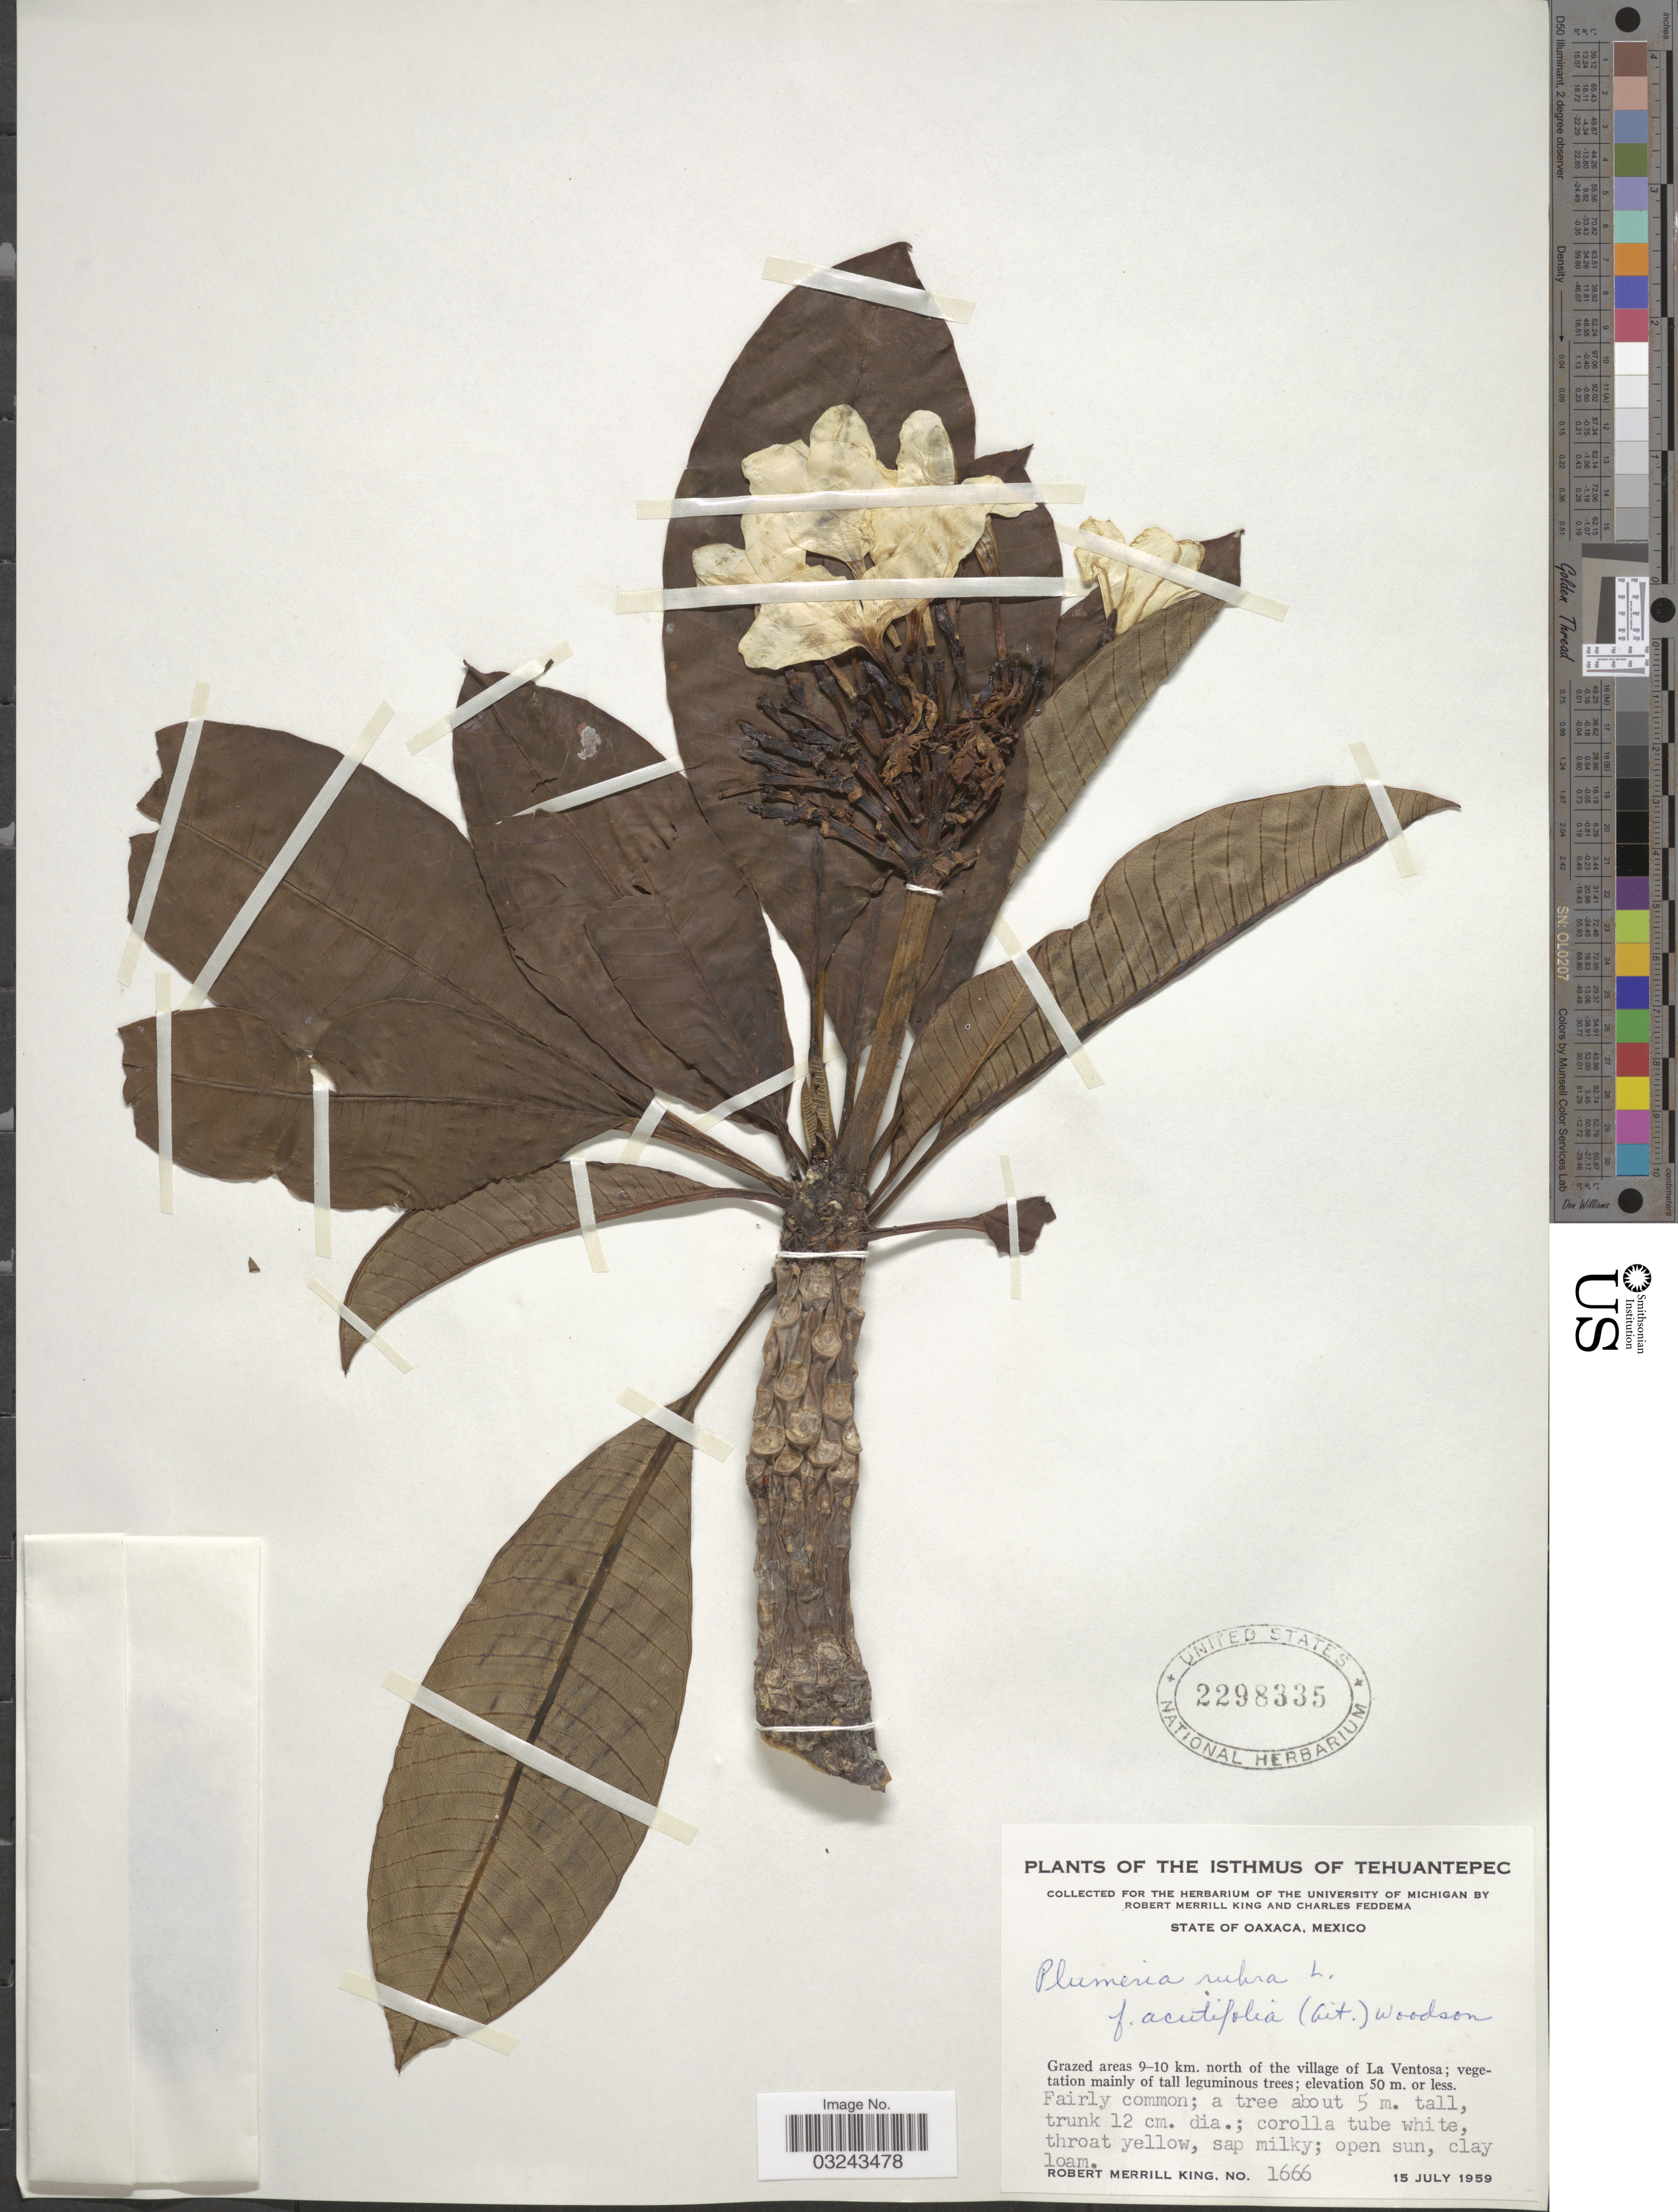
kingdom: Plantae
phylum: Tracheophyta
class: Magnoliopsida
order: Gentianales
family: Apocynaceae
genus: Plumeria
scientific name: Plumeria rubra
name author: L.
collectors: R. M. King & C. Feddema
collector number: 1666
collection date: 1959-07-15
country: Mexico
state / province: Oaxaca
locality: The Isthmus of Tehuantepec, Grazed areas 9-10 km. north of the village of La Ventosa.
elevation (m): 50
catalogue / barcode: US 2298335